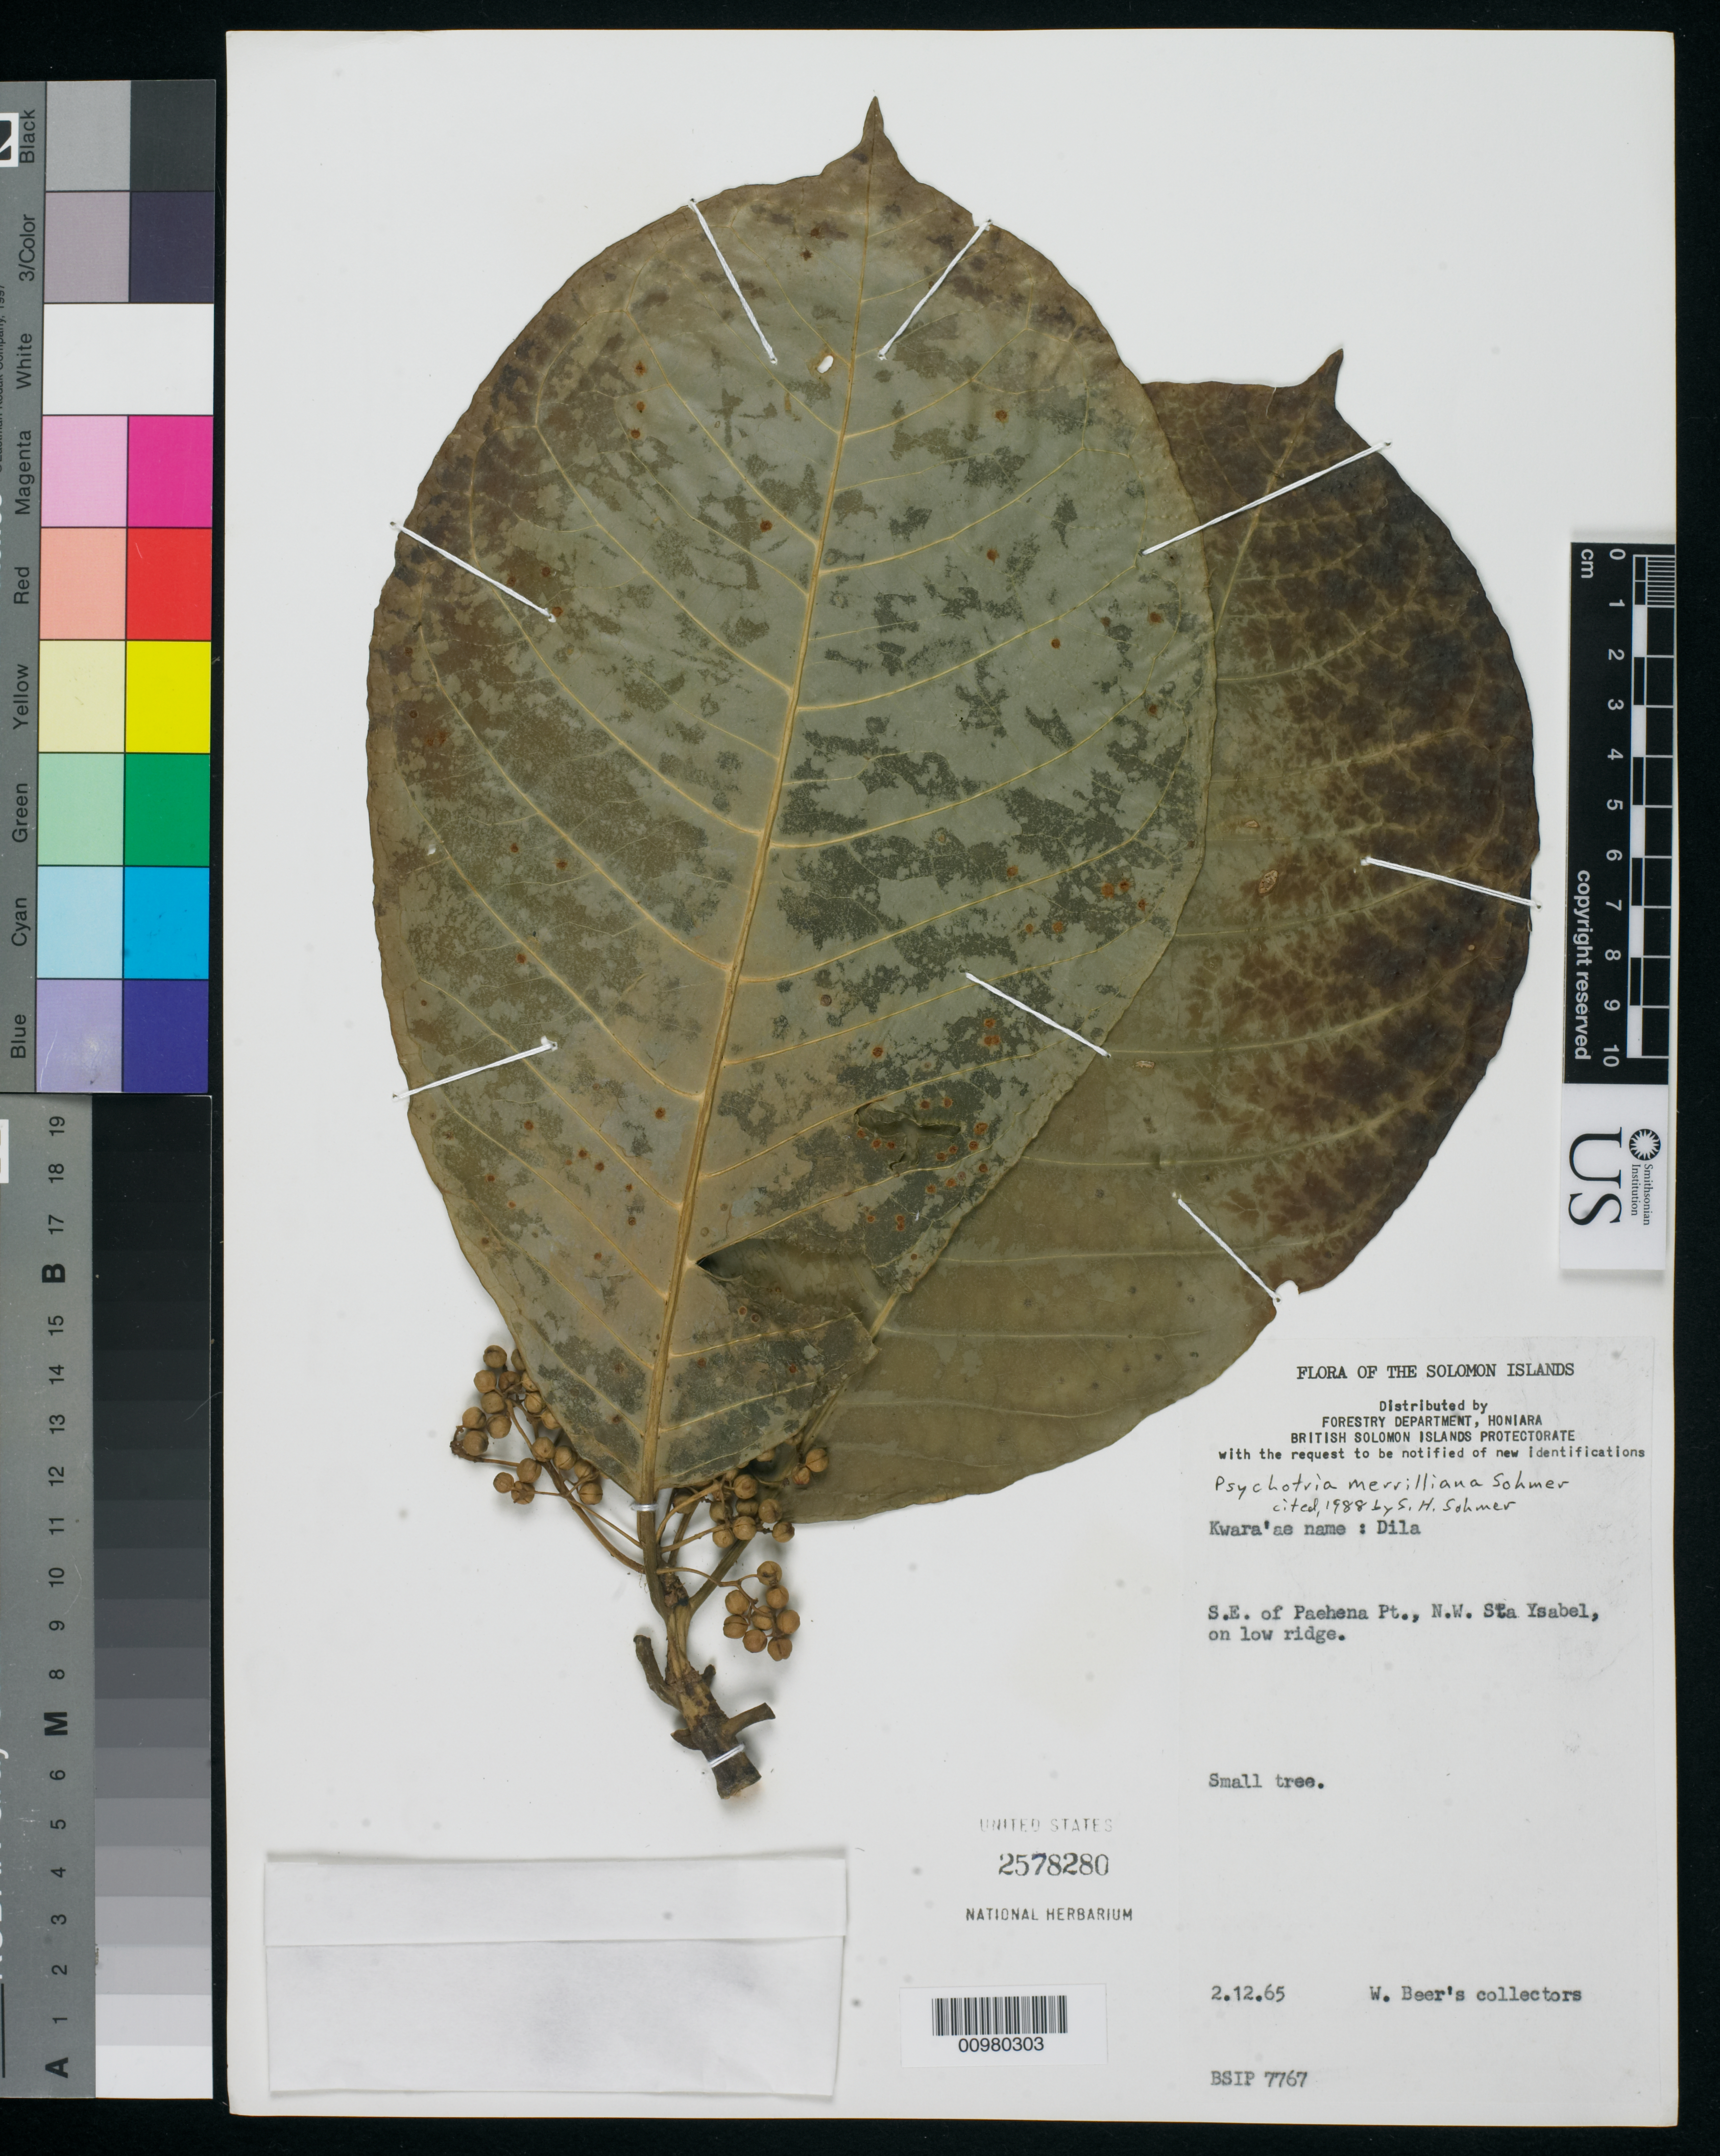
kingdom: Plantae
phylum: Tracheophyta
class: Magnoliopsida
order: Gentianales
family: Rubiaceae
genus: Psychotria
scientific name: Psychotria merrilliana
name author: Sohmer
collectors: W. Beer's Collectors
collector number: BSIP 7767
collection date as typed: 12 Feb 1965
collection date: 1965-02-12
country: Solomon Islands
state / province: Isabel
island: Santa Isabel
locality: SE of Paehena Pt., NW Santa Ysabel, on low ridge.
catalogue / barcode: US 2578280